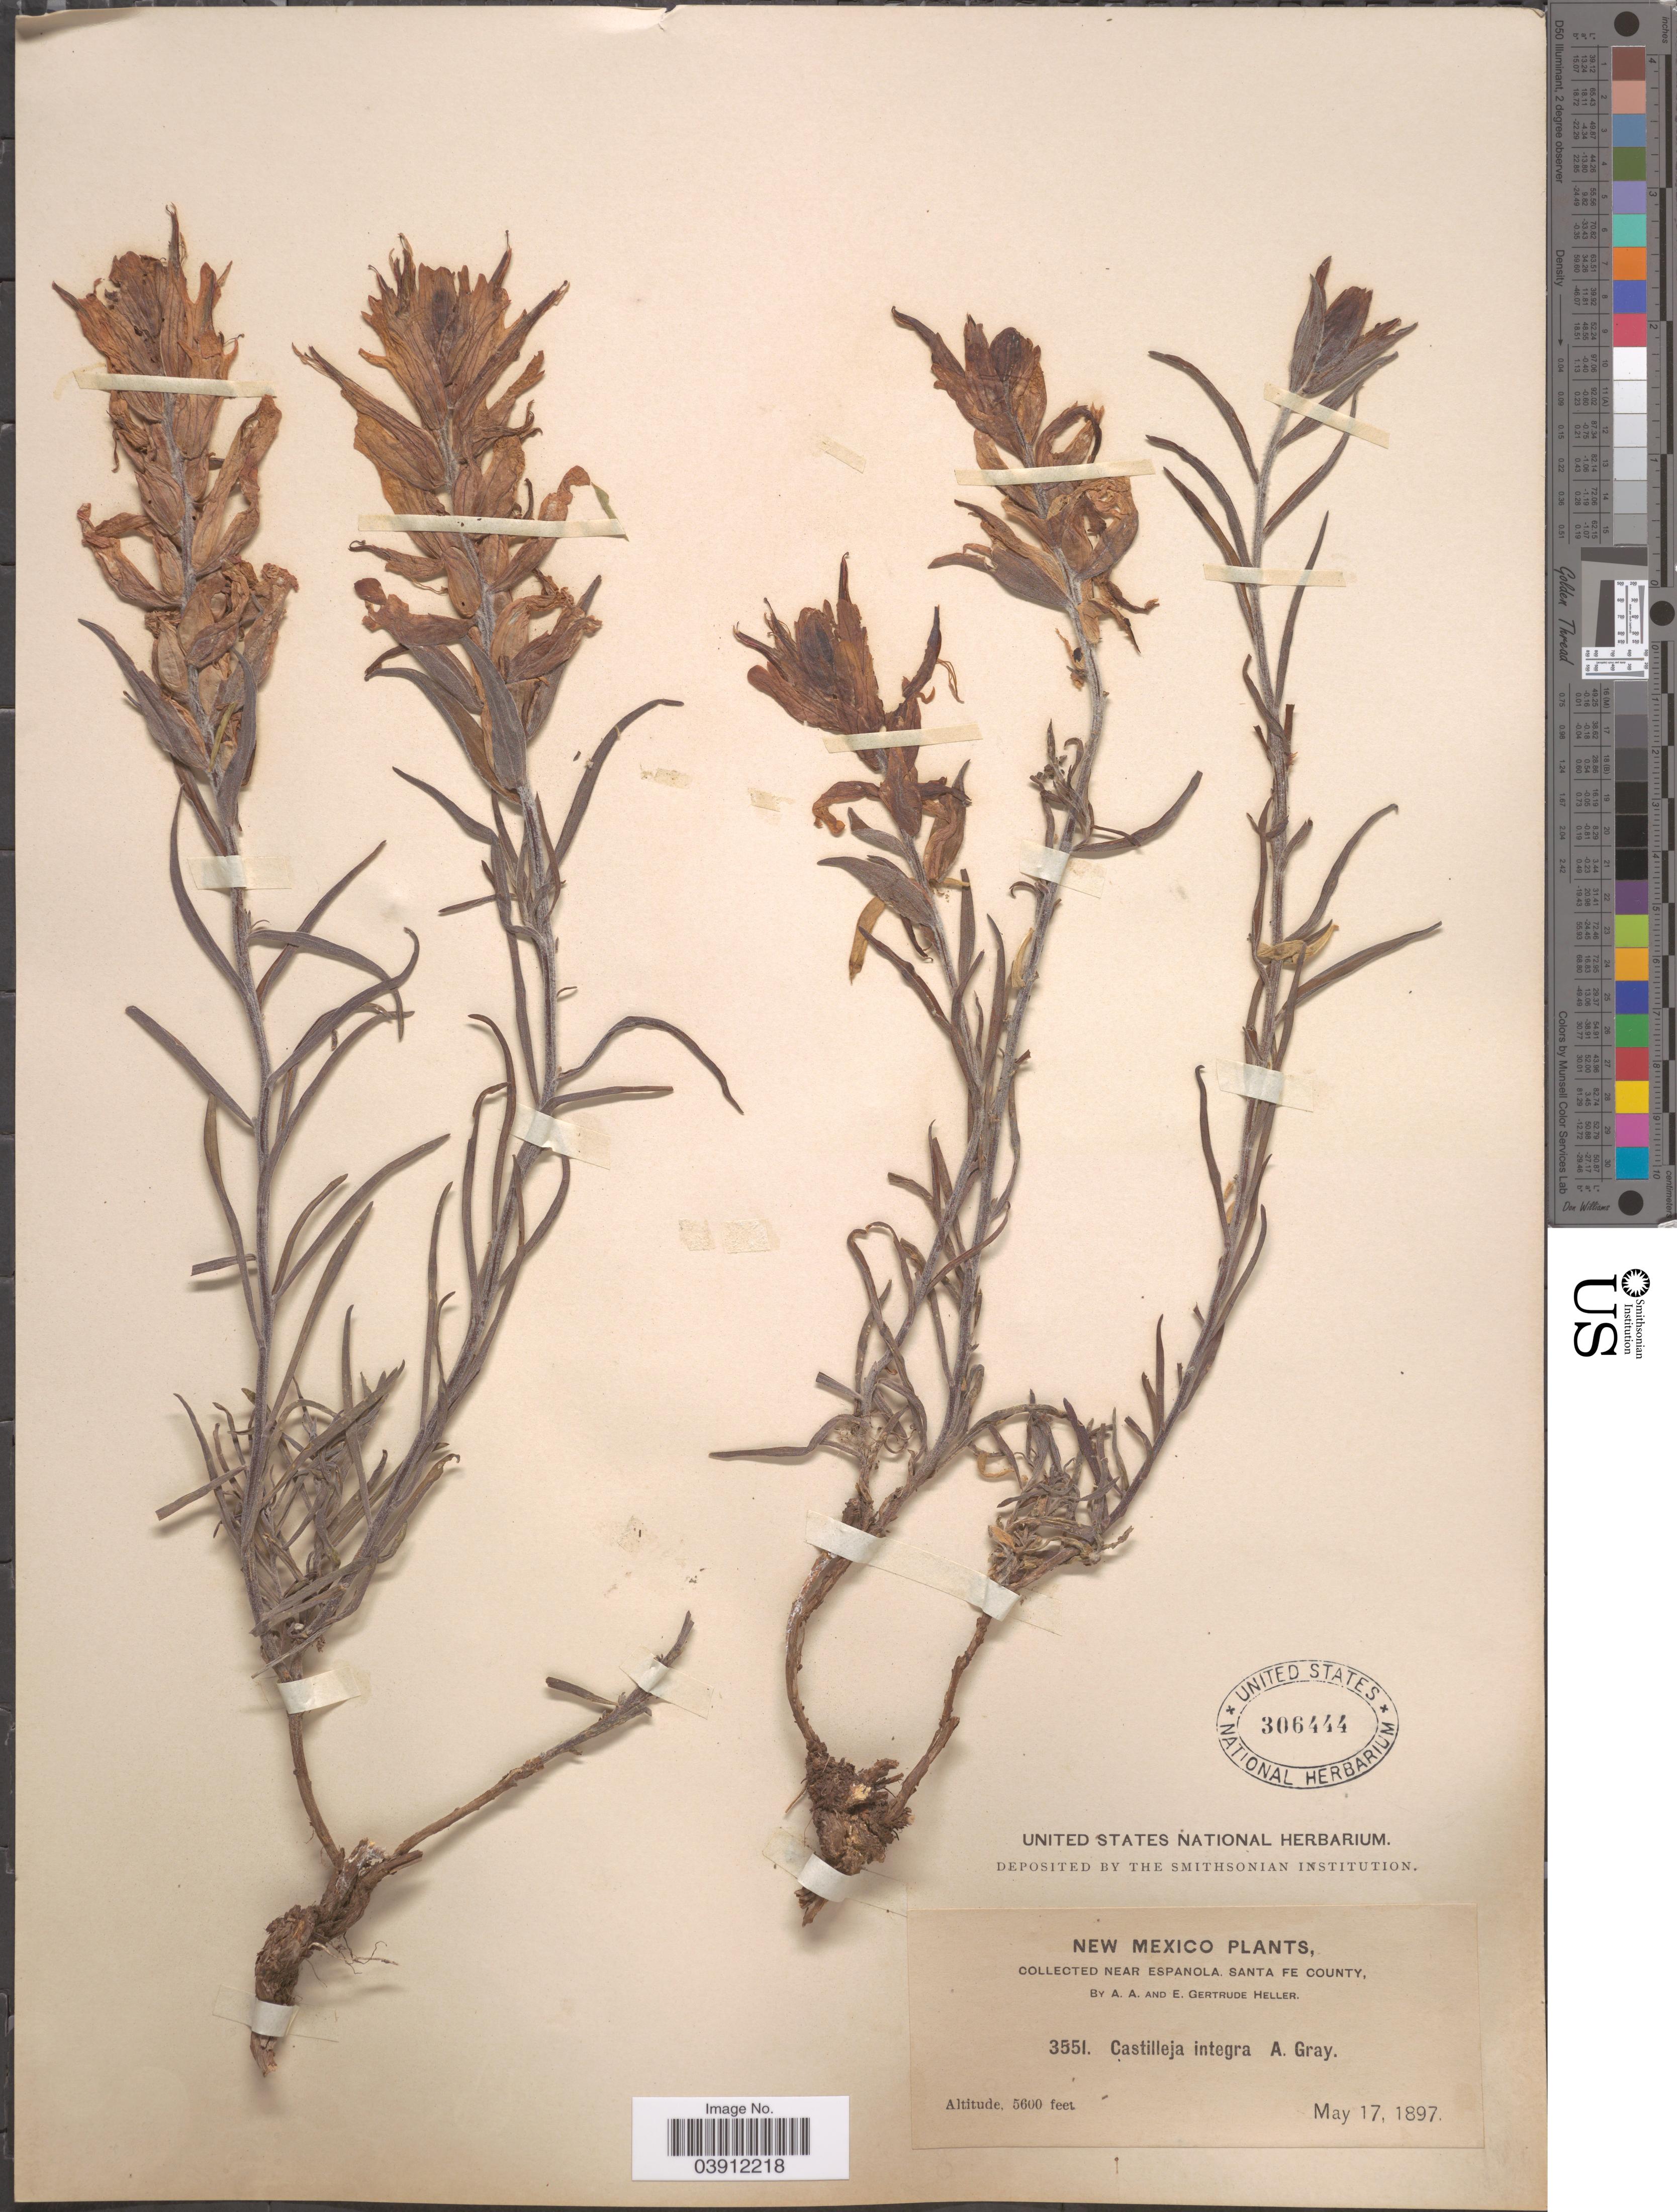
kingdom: Plantae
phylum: Tracheophyta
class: Magnoliopsida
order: Lamiales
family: Orobanchaceae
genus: Castilleja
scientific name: Castilleja integra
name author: A. Gray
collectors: A. A. Heller & E. G. Heller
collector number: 3551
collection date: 1897-05-17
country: United States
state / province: New Mexico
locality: Near Espanola, Santa Fe County.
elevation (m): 1707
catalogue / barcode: US 306444